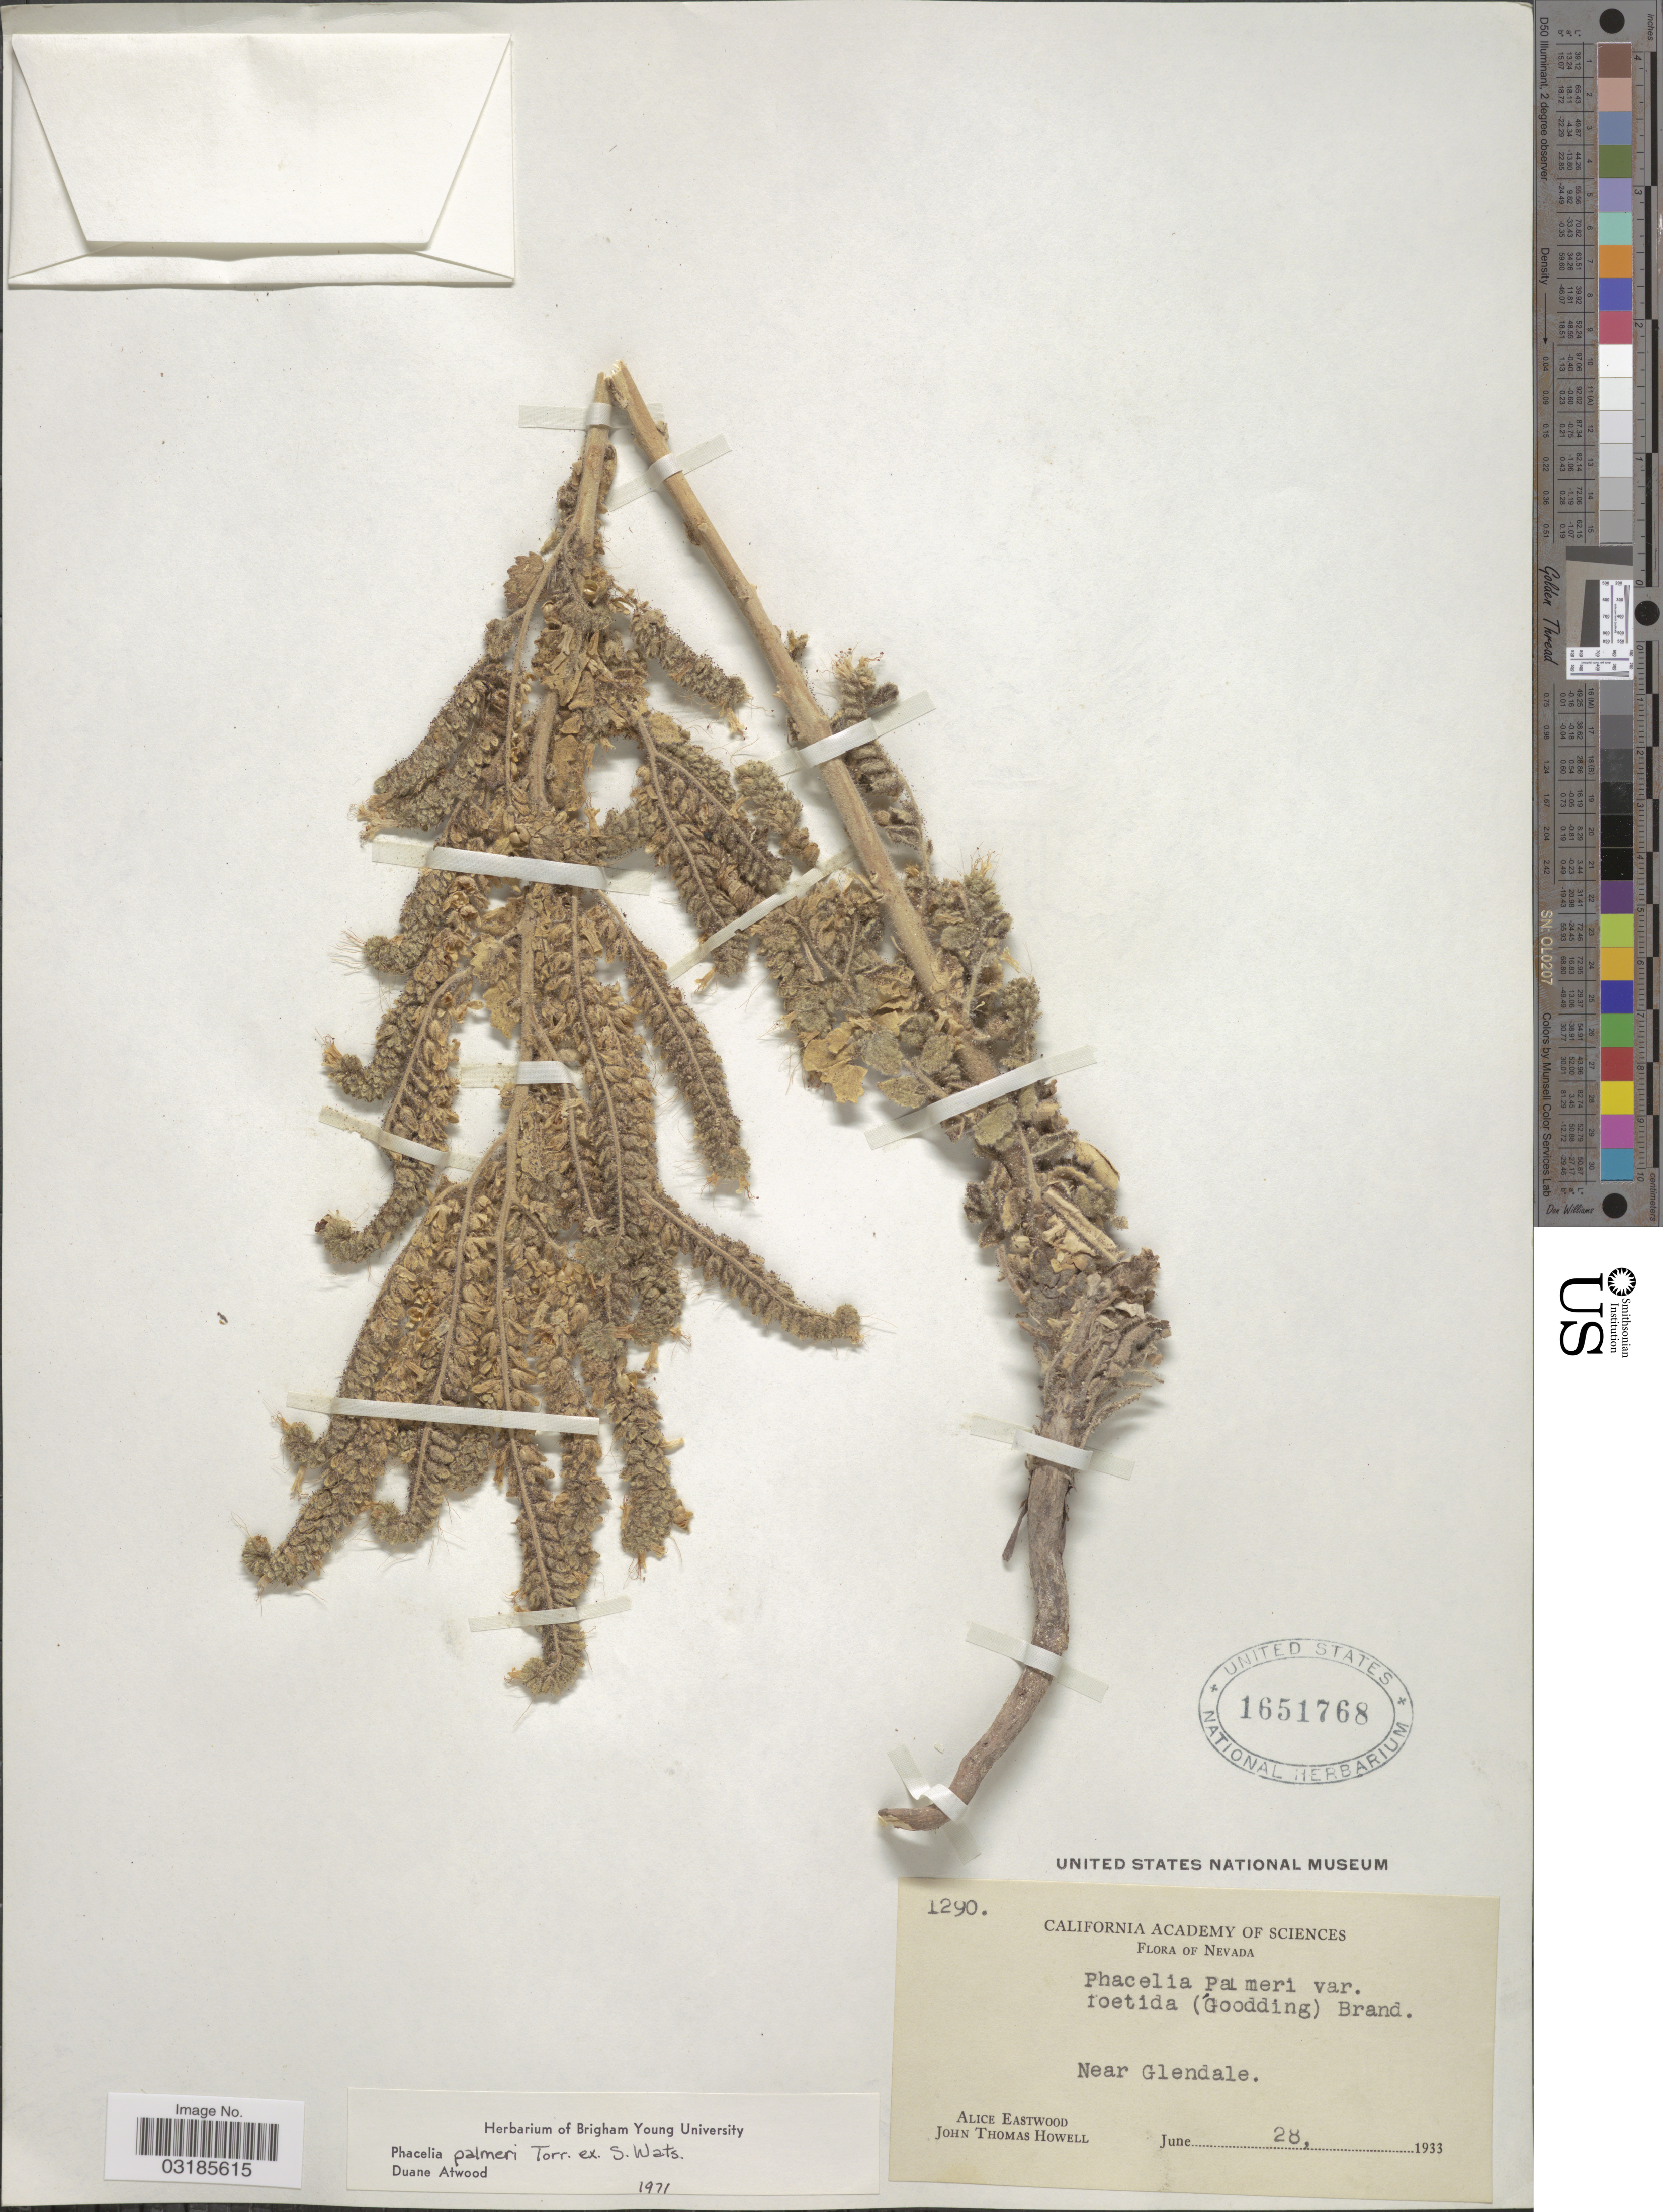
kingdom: Plantae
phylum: Tracheophyta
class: Magnoliopsida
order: Boraginales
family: Hydrophyllaceae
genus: Phacelia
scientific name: Phacelia palmeri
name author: Torr. ex S. Watson in C. King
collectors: A. Eastwood & J. T. Howell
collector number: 1290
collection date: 1933-06-28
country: United States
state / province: Nevada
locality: Near Glendale.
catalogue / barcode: US 1651768